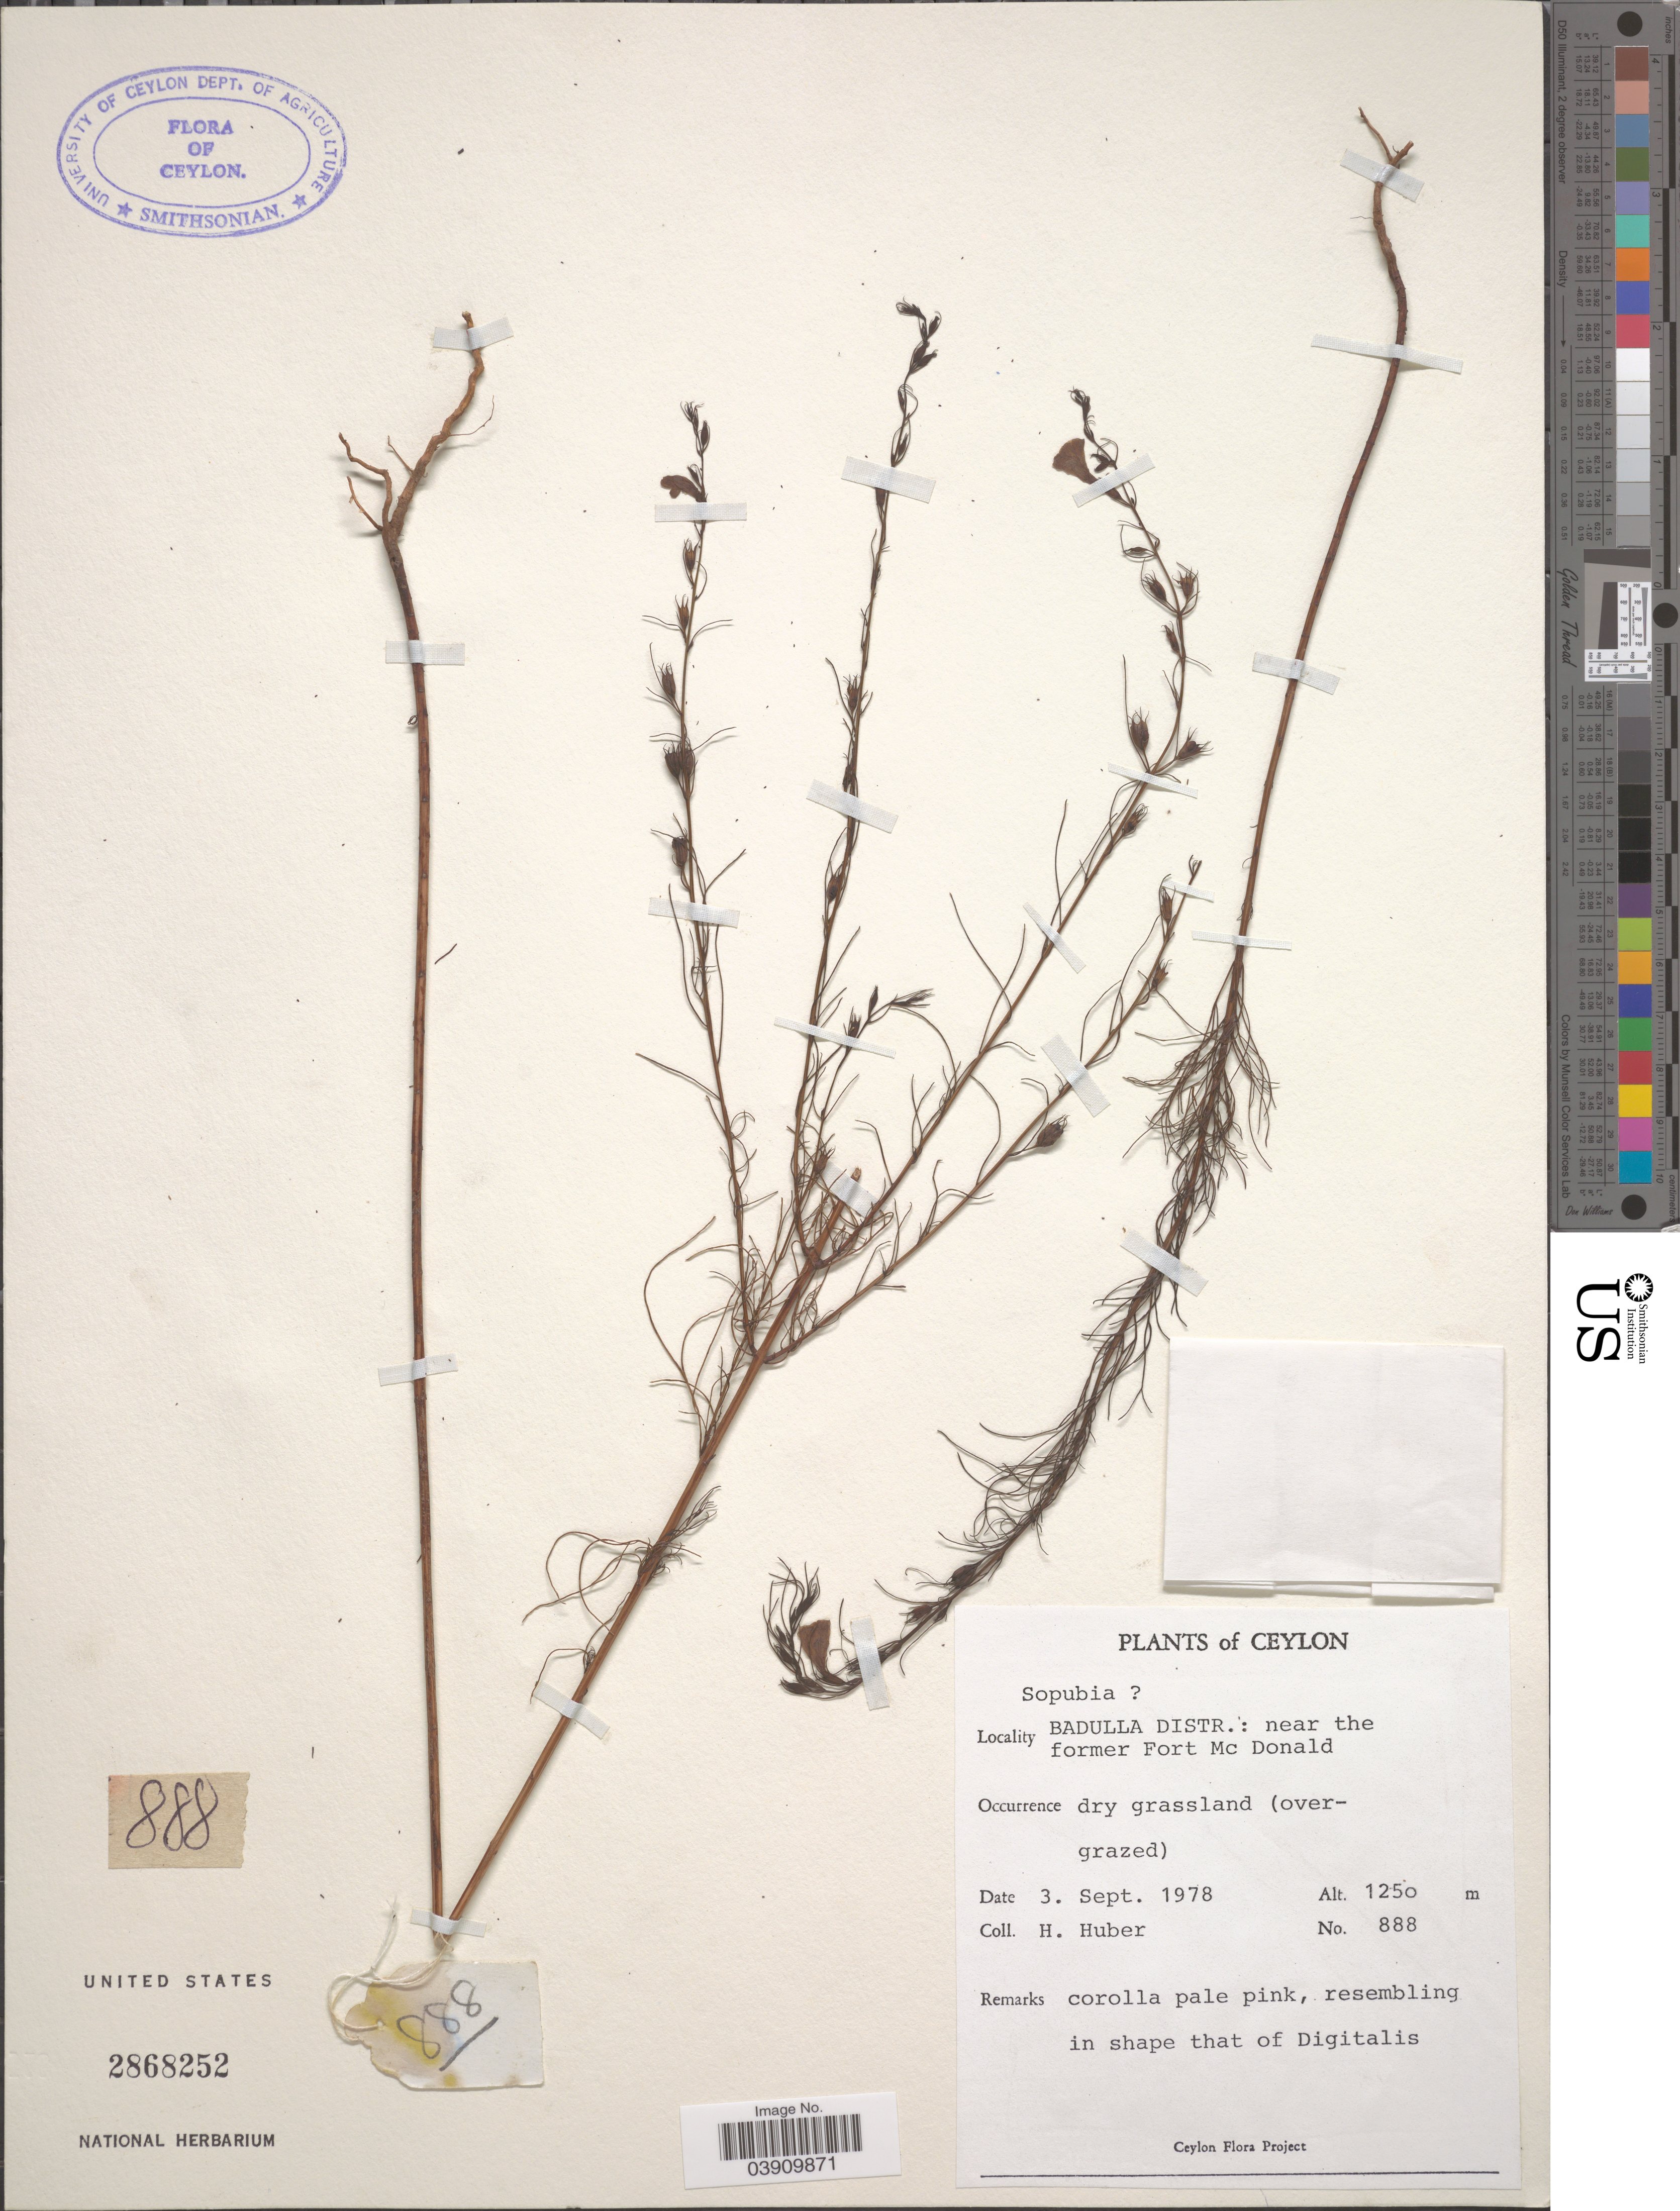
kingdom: Plantae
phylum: Tracheophyta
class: Magnoliopsida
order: Lamiales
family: Orobanchaceae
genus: Sopubia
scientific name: Sopubia sp.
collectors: H. Huber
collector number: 888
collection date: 1978-09-03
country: Sri Lanka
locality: Ceylon. Badulla Distr.: near the former Fort Mc Donald.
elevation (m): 1250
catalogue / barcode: US 2868252